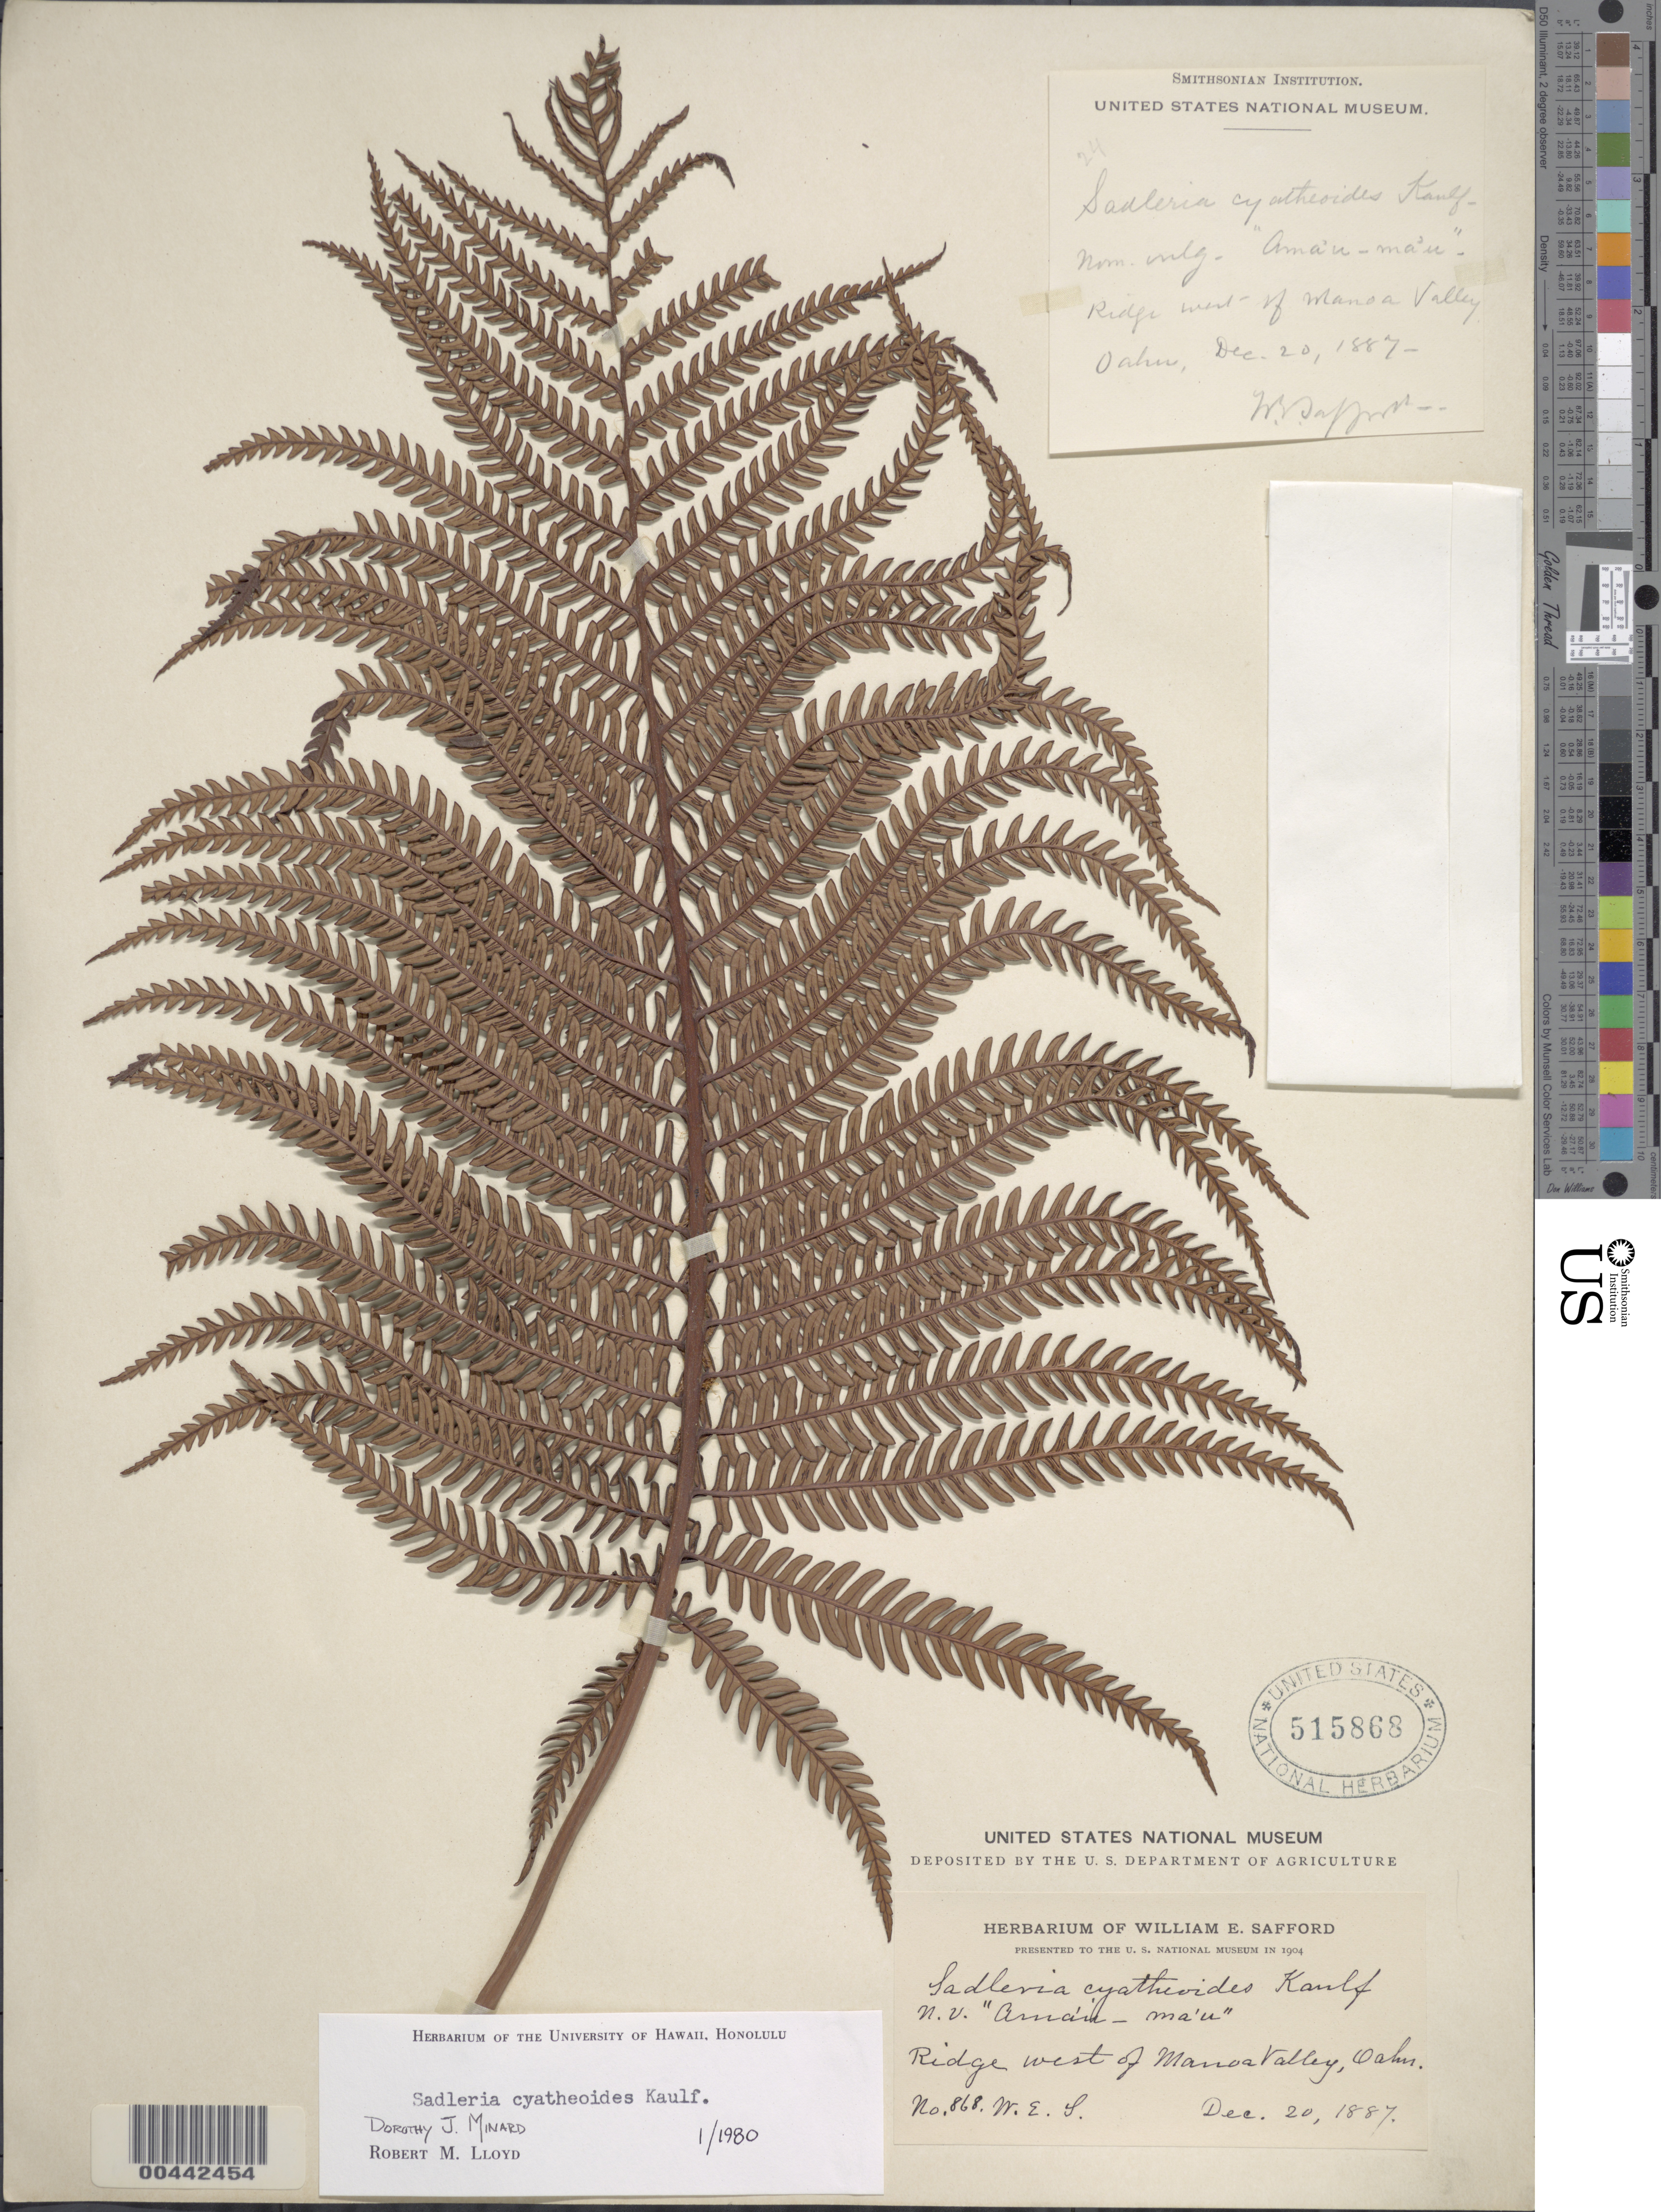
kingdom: Plantae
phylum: Tracheophyta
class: Polypodiopsida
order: Polypodiales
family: Blechnaceae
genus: Sadleria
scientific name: Sadleria cyatheoides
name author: Kaulf.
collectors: W. E. Safford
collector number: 868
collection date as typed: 20 Dec 1887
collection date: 1887-12-20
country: United States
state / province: Hawaii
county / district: Honolulu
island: Oahu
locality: Ridge west of Manoa Valley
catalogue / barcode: US 515868